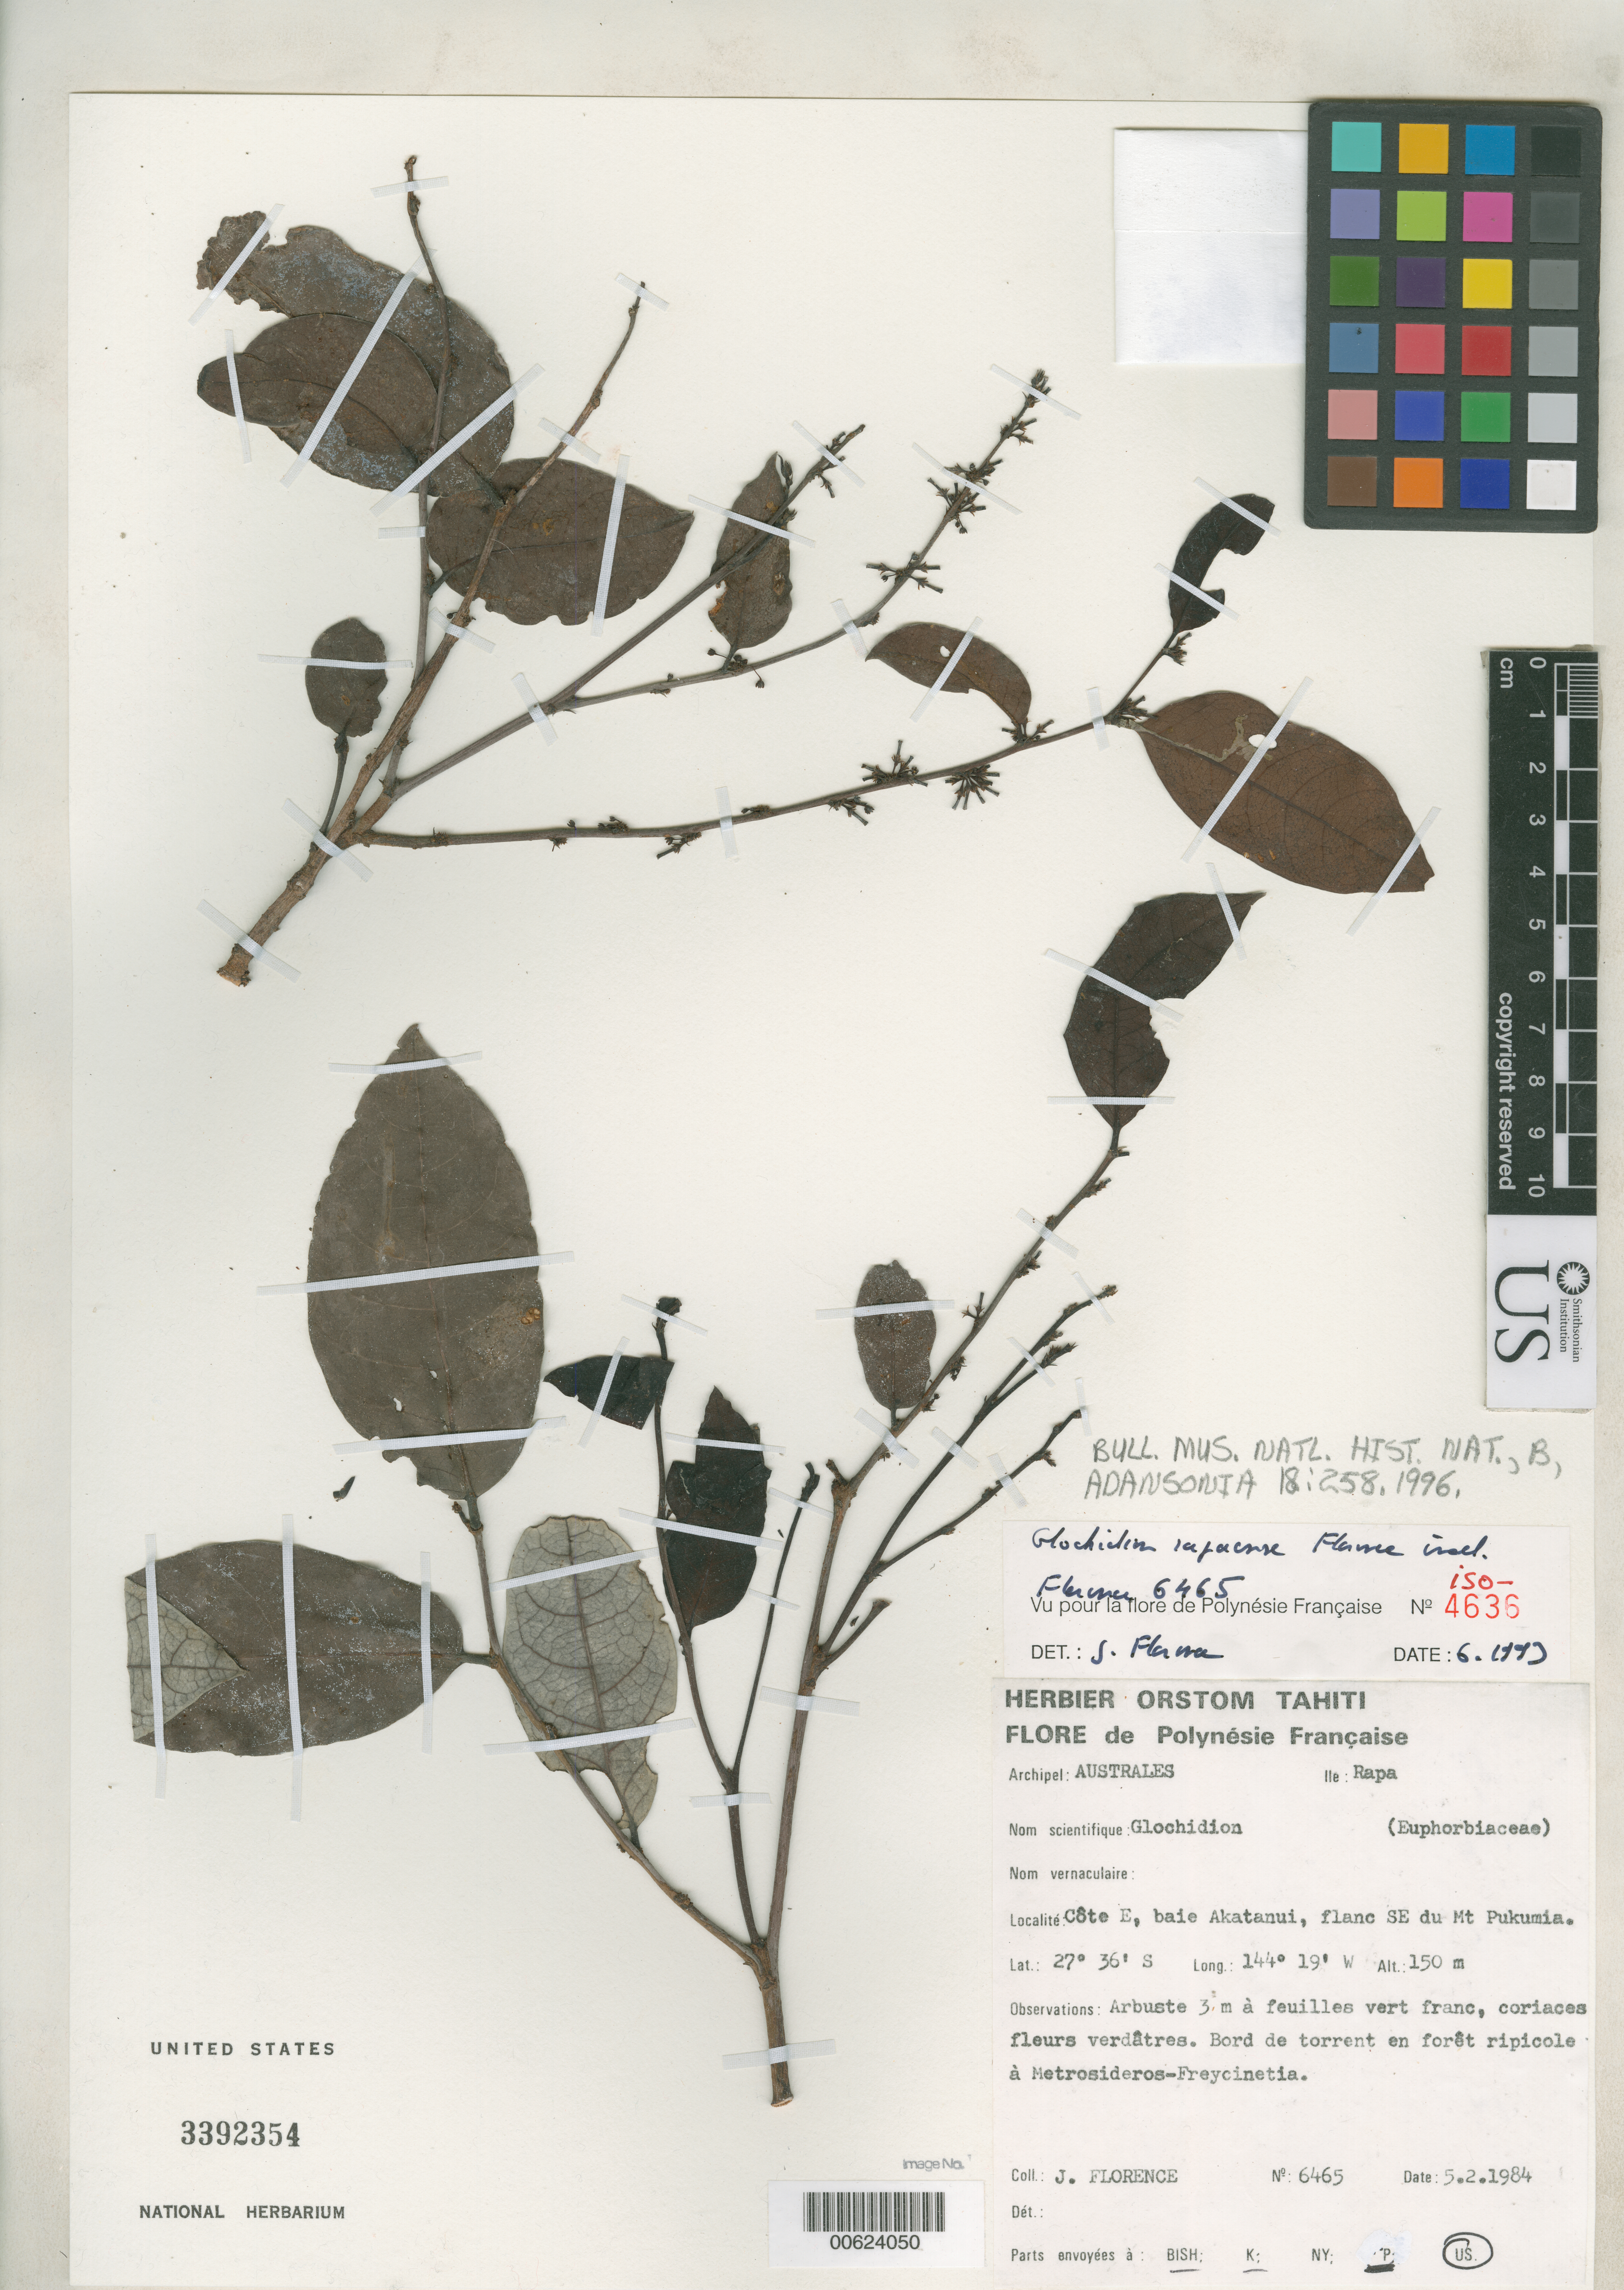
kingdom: Plantae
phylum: Tracheophyta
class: Magnoliopsida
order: Malpighiales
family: Phyllanthaceae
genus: Glochidion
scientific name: Glochidion rapaense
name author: J. Florence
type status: Isotype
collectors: J. Florence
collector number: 6465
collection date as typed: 05 Feb 1984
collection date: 1984-02-05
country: French Polynesia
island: Rapa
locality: Cote E, Baie Akatanui, flanc SE du Mt. Pukumia. [Tubuai Is.]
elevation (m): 150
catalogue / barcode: US 3392354